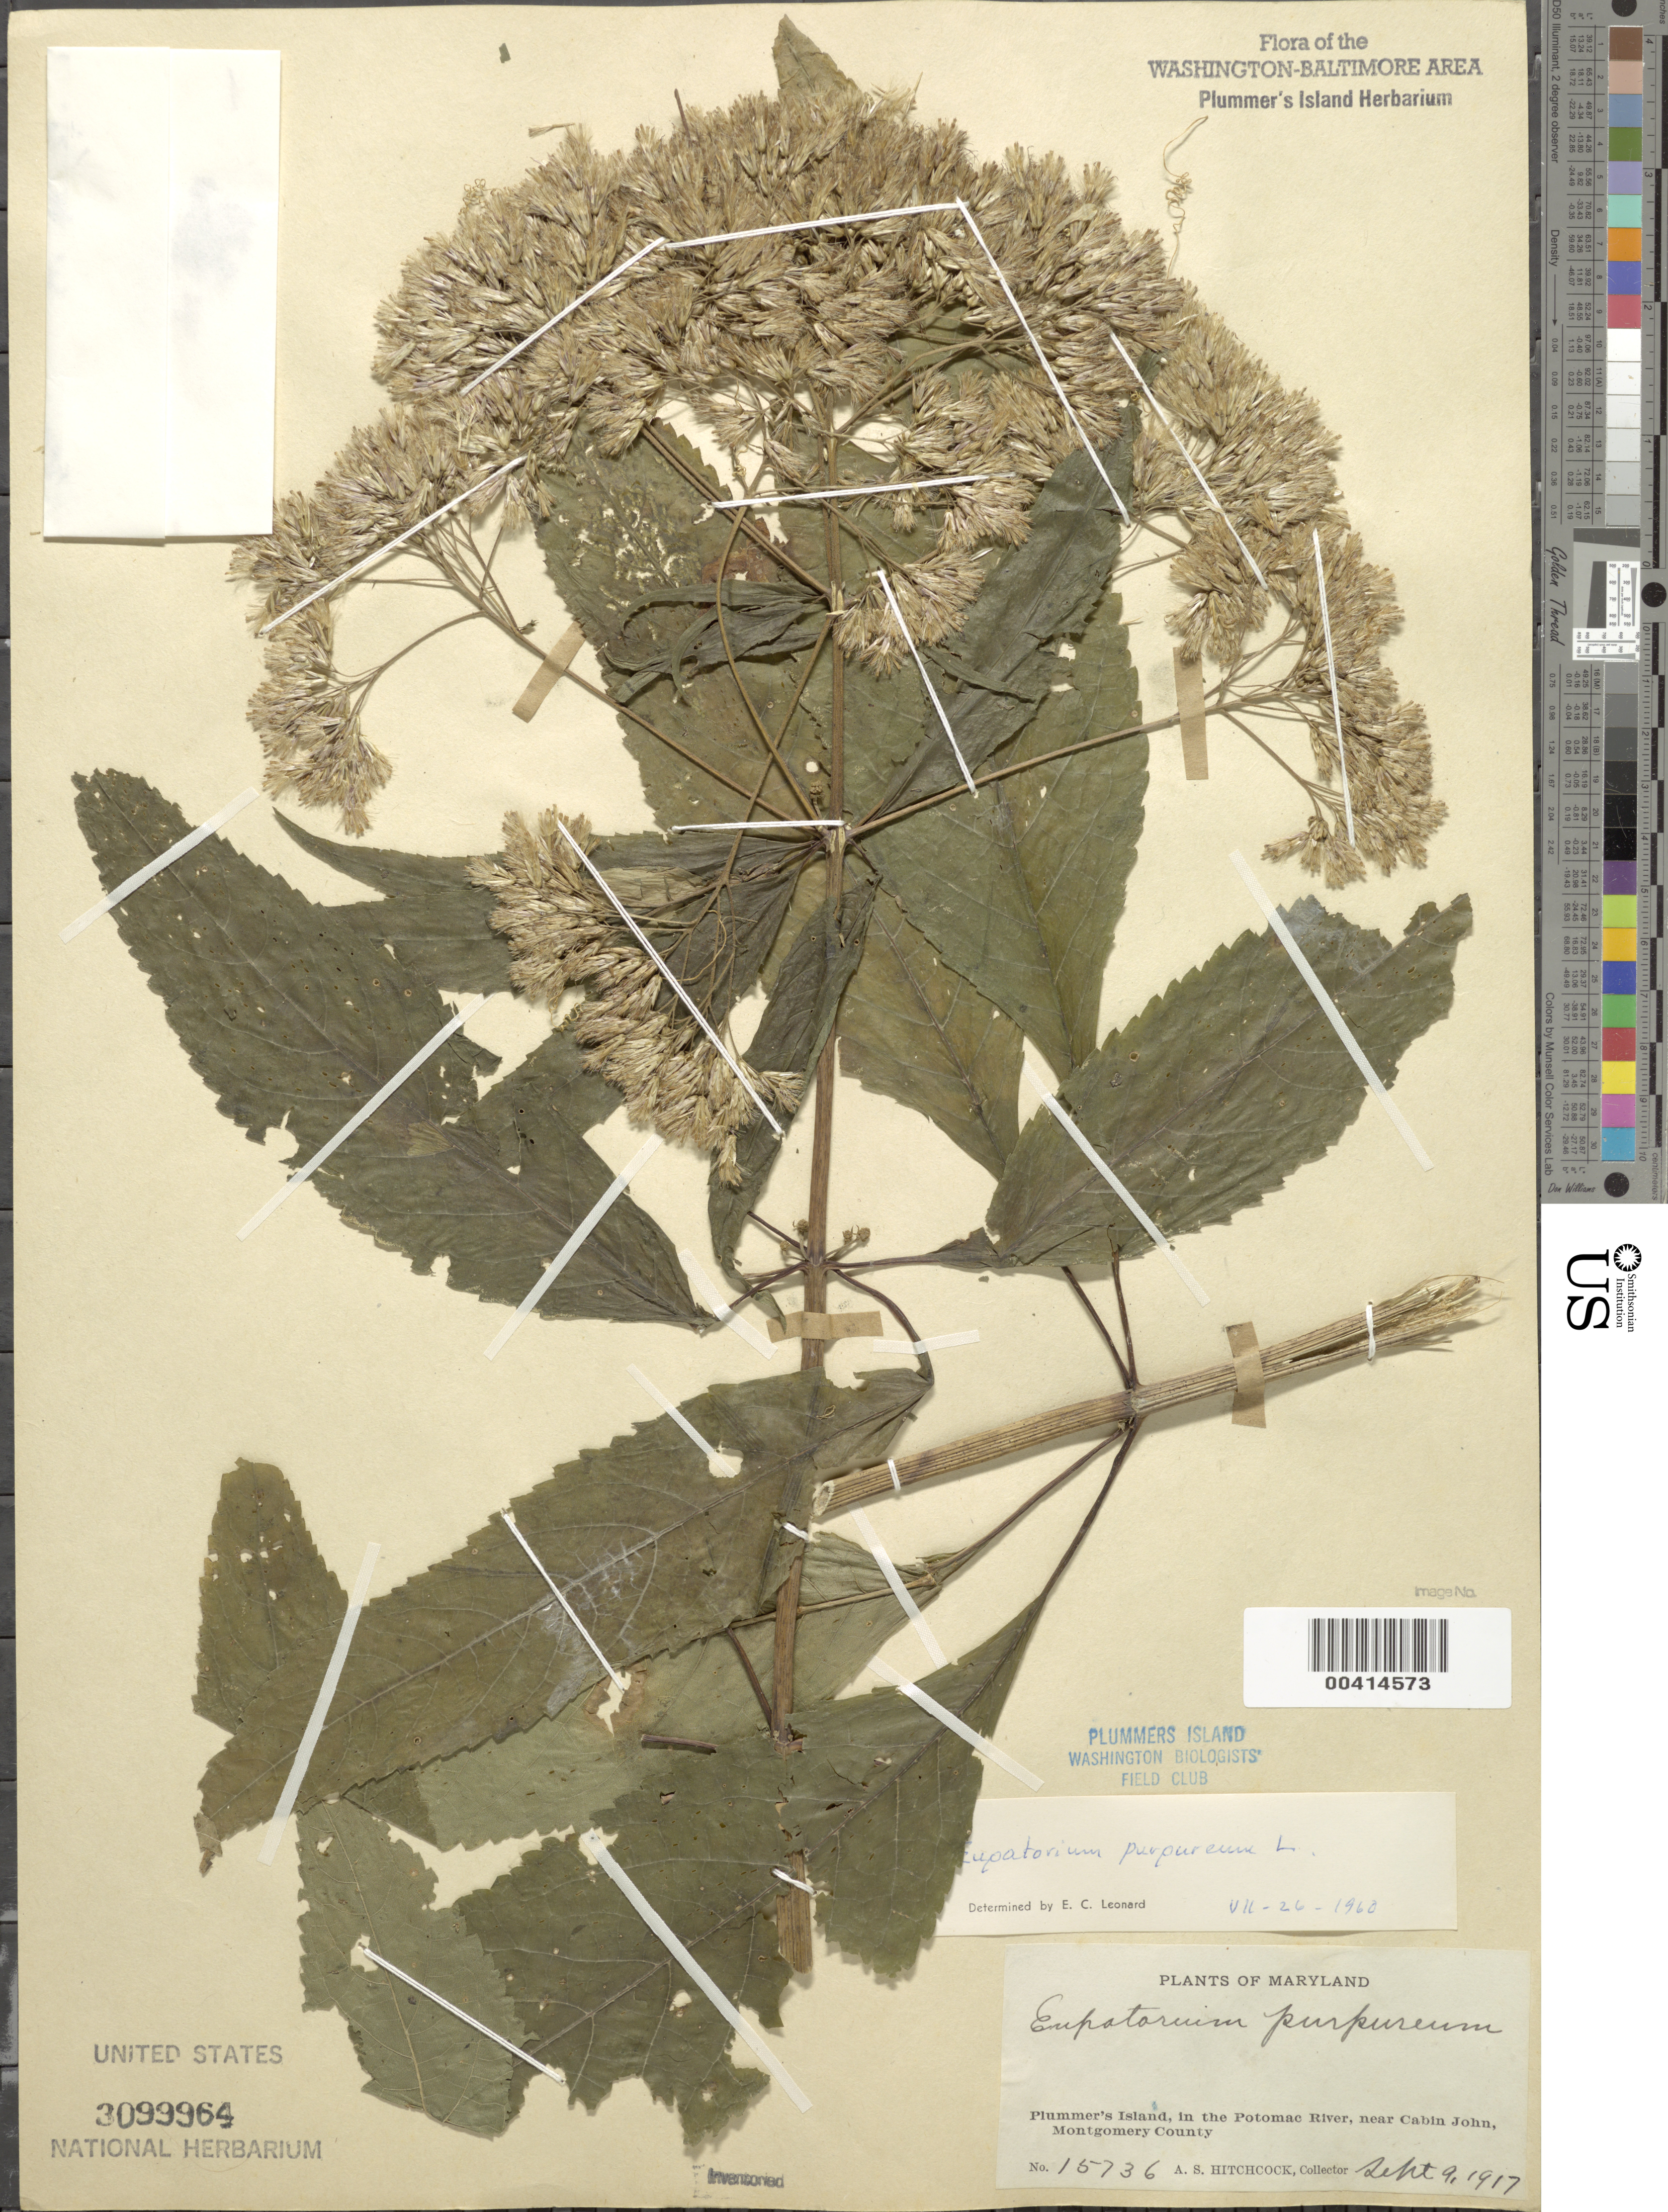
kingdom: Plantae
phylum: Tracheophyta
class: Magnoliopsida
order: Asterales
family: Asteraceae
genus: Eupatorium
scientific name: Eupatorium purpureum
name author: (L.) E.E. Lamont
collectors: A. S. Hitchcock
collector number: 15736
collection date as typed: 09 Sep 1917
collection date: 1917-09-09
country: United States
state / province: Maryland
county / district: Montgomery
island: Plummers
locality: Plummer's Island C. & O. Canal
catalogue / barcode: US 3099964